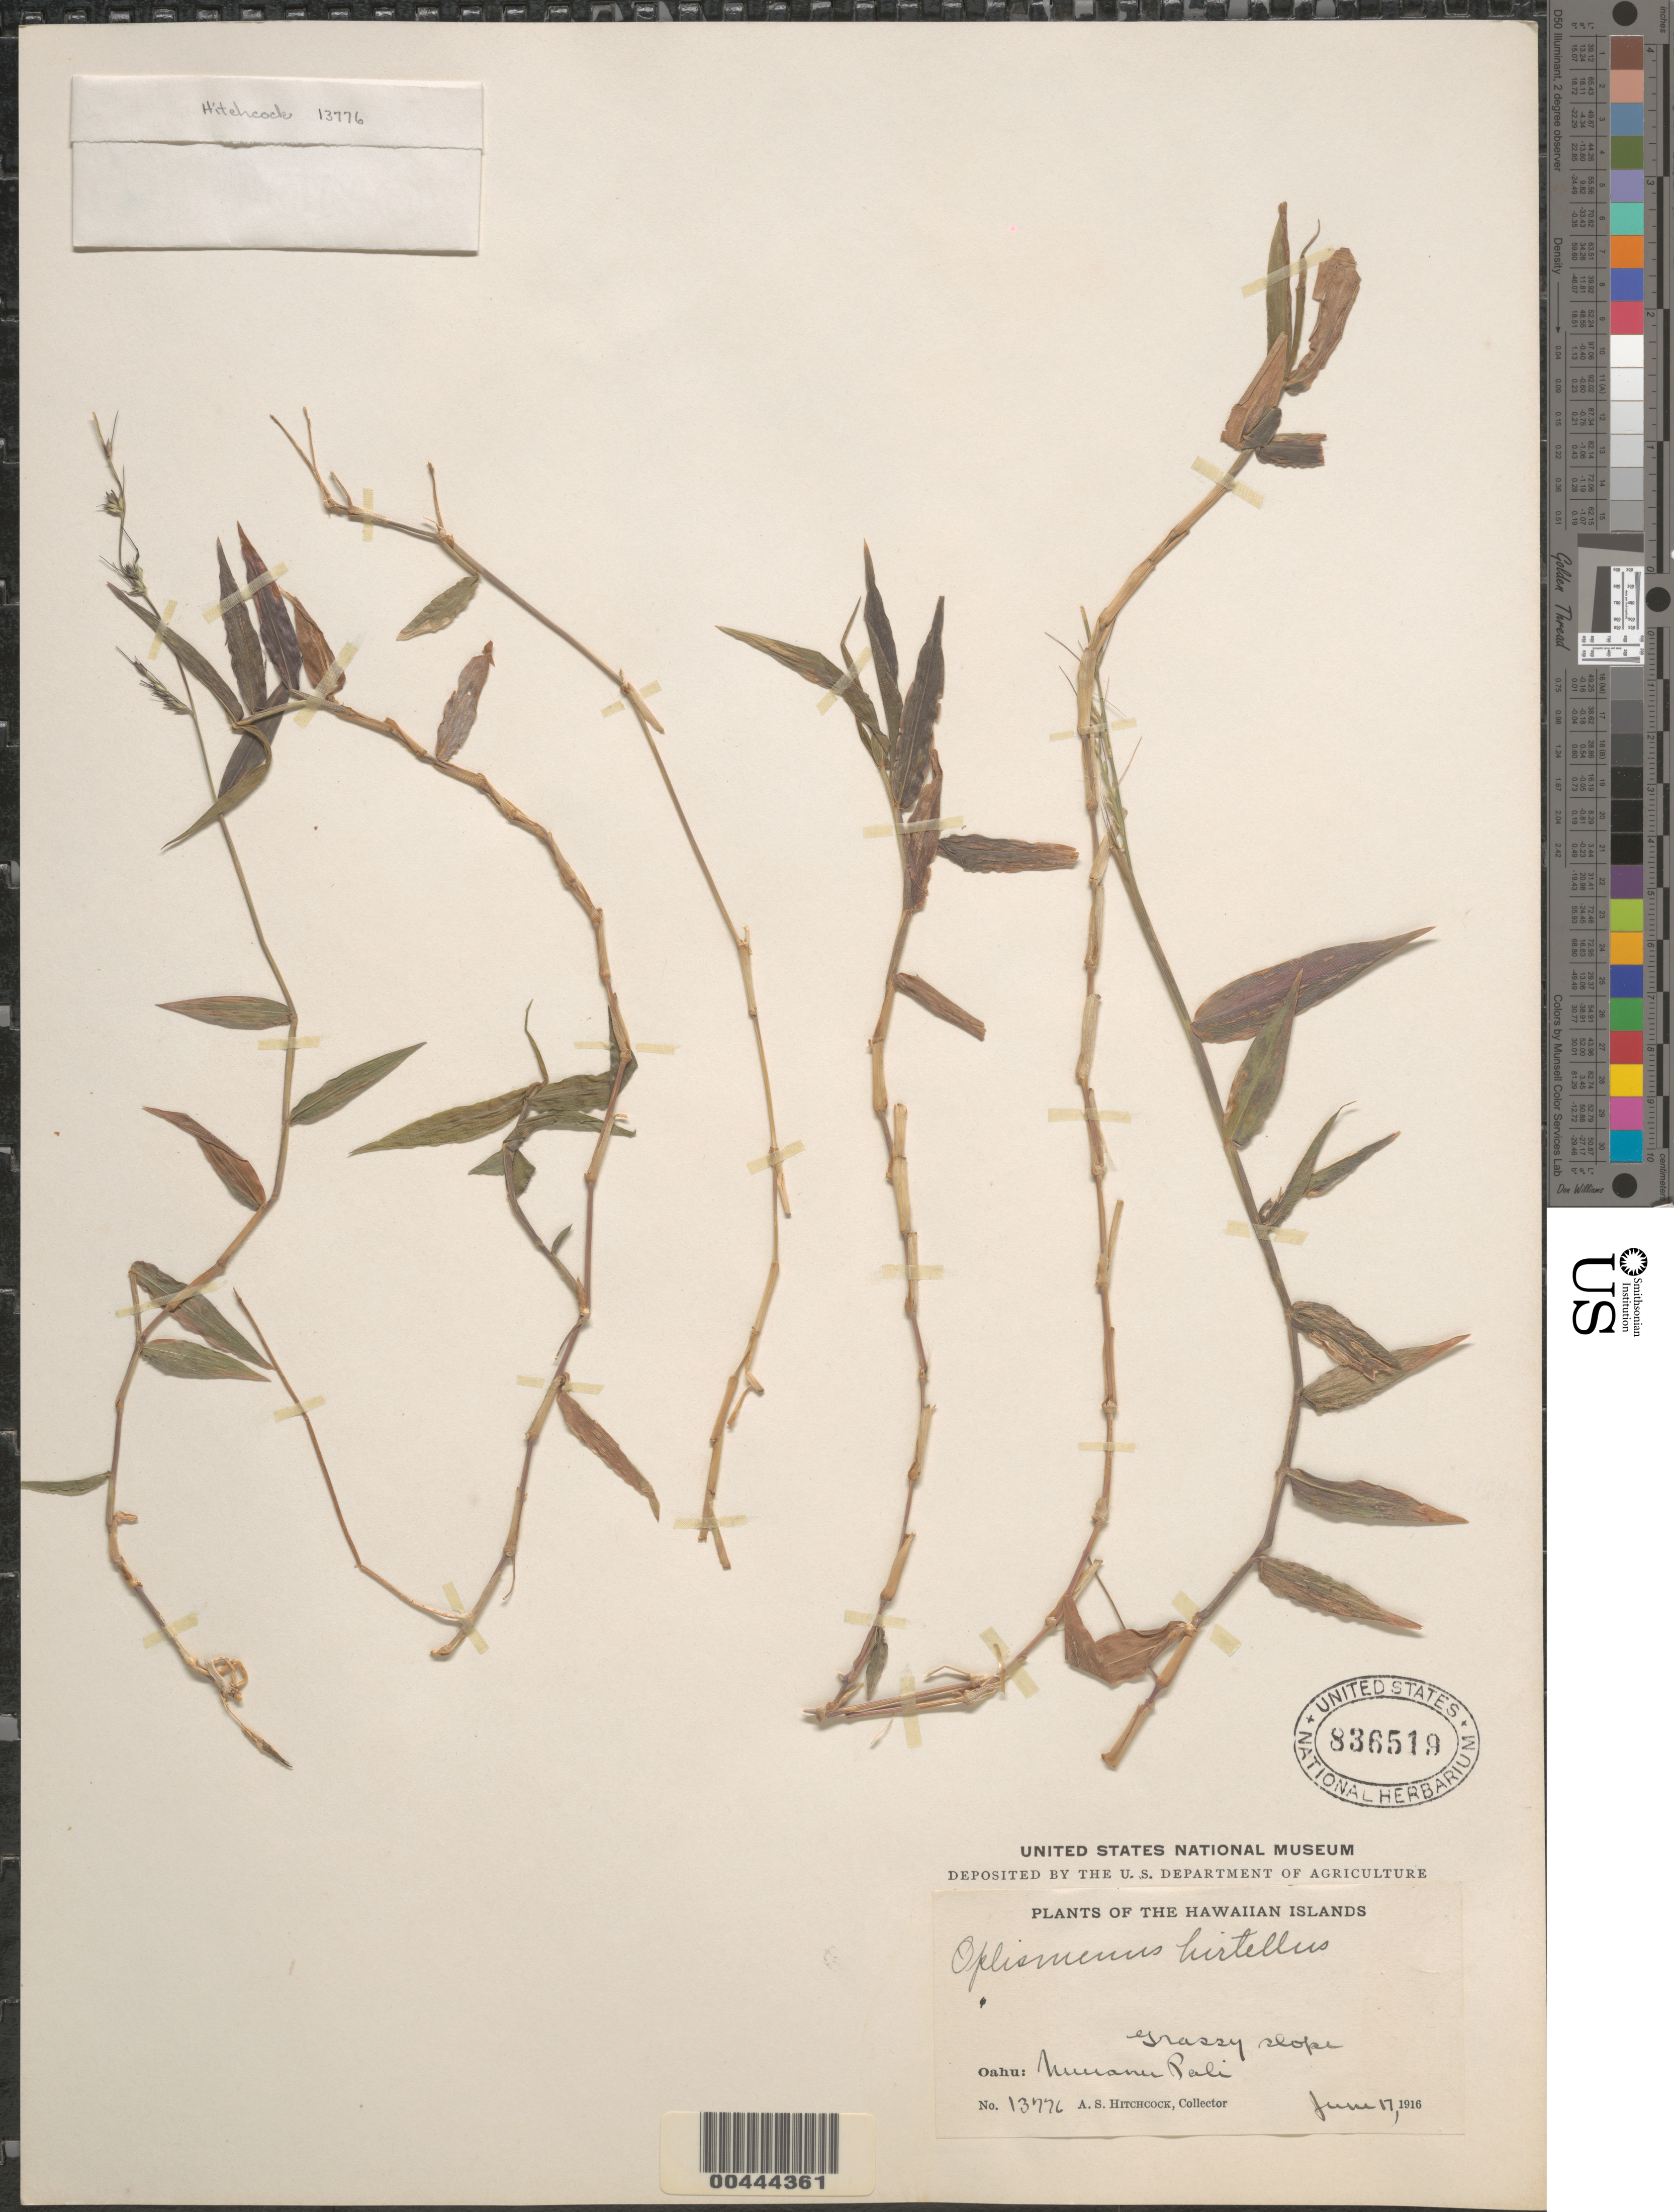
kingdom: Plantae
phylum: Tracheophyta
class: Liliopsida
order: Poales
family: Poaceae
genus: Oplismenus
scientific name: Oplismenus hirtellus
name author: (L.) P. Beauv.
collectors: A. S. Hitchcock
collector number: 13776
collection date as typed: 17 Jun 1916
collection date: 1916-06-17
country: United States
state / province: Hawaii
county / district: Honolulu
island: Oahu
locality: Nuuanu Pali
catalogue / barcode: US 836519